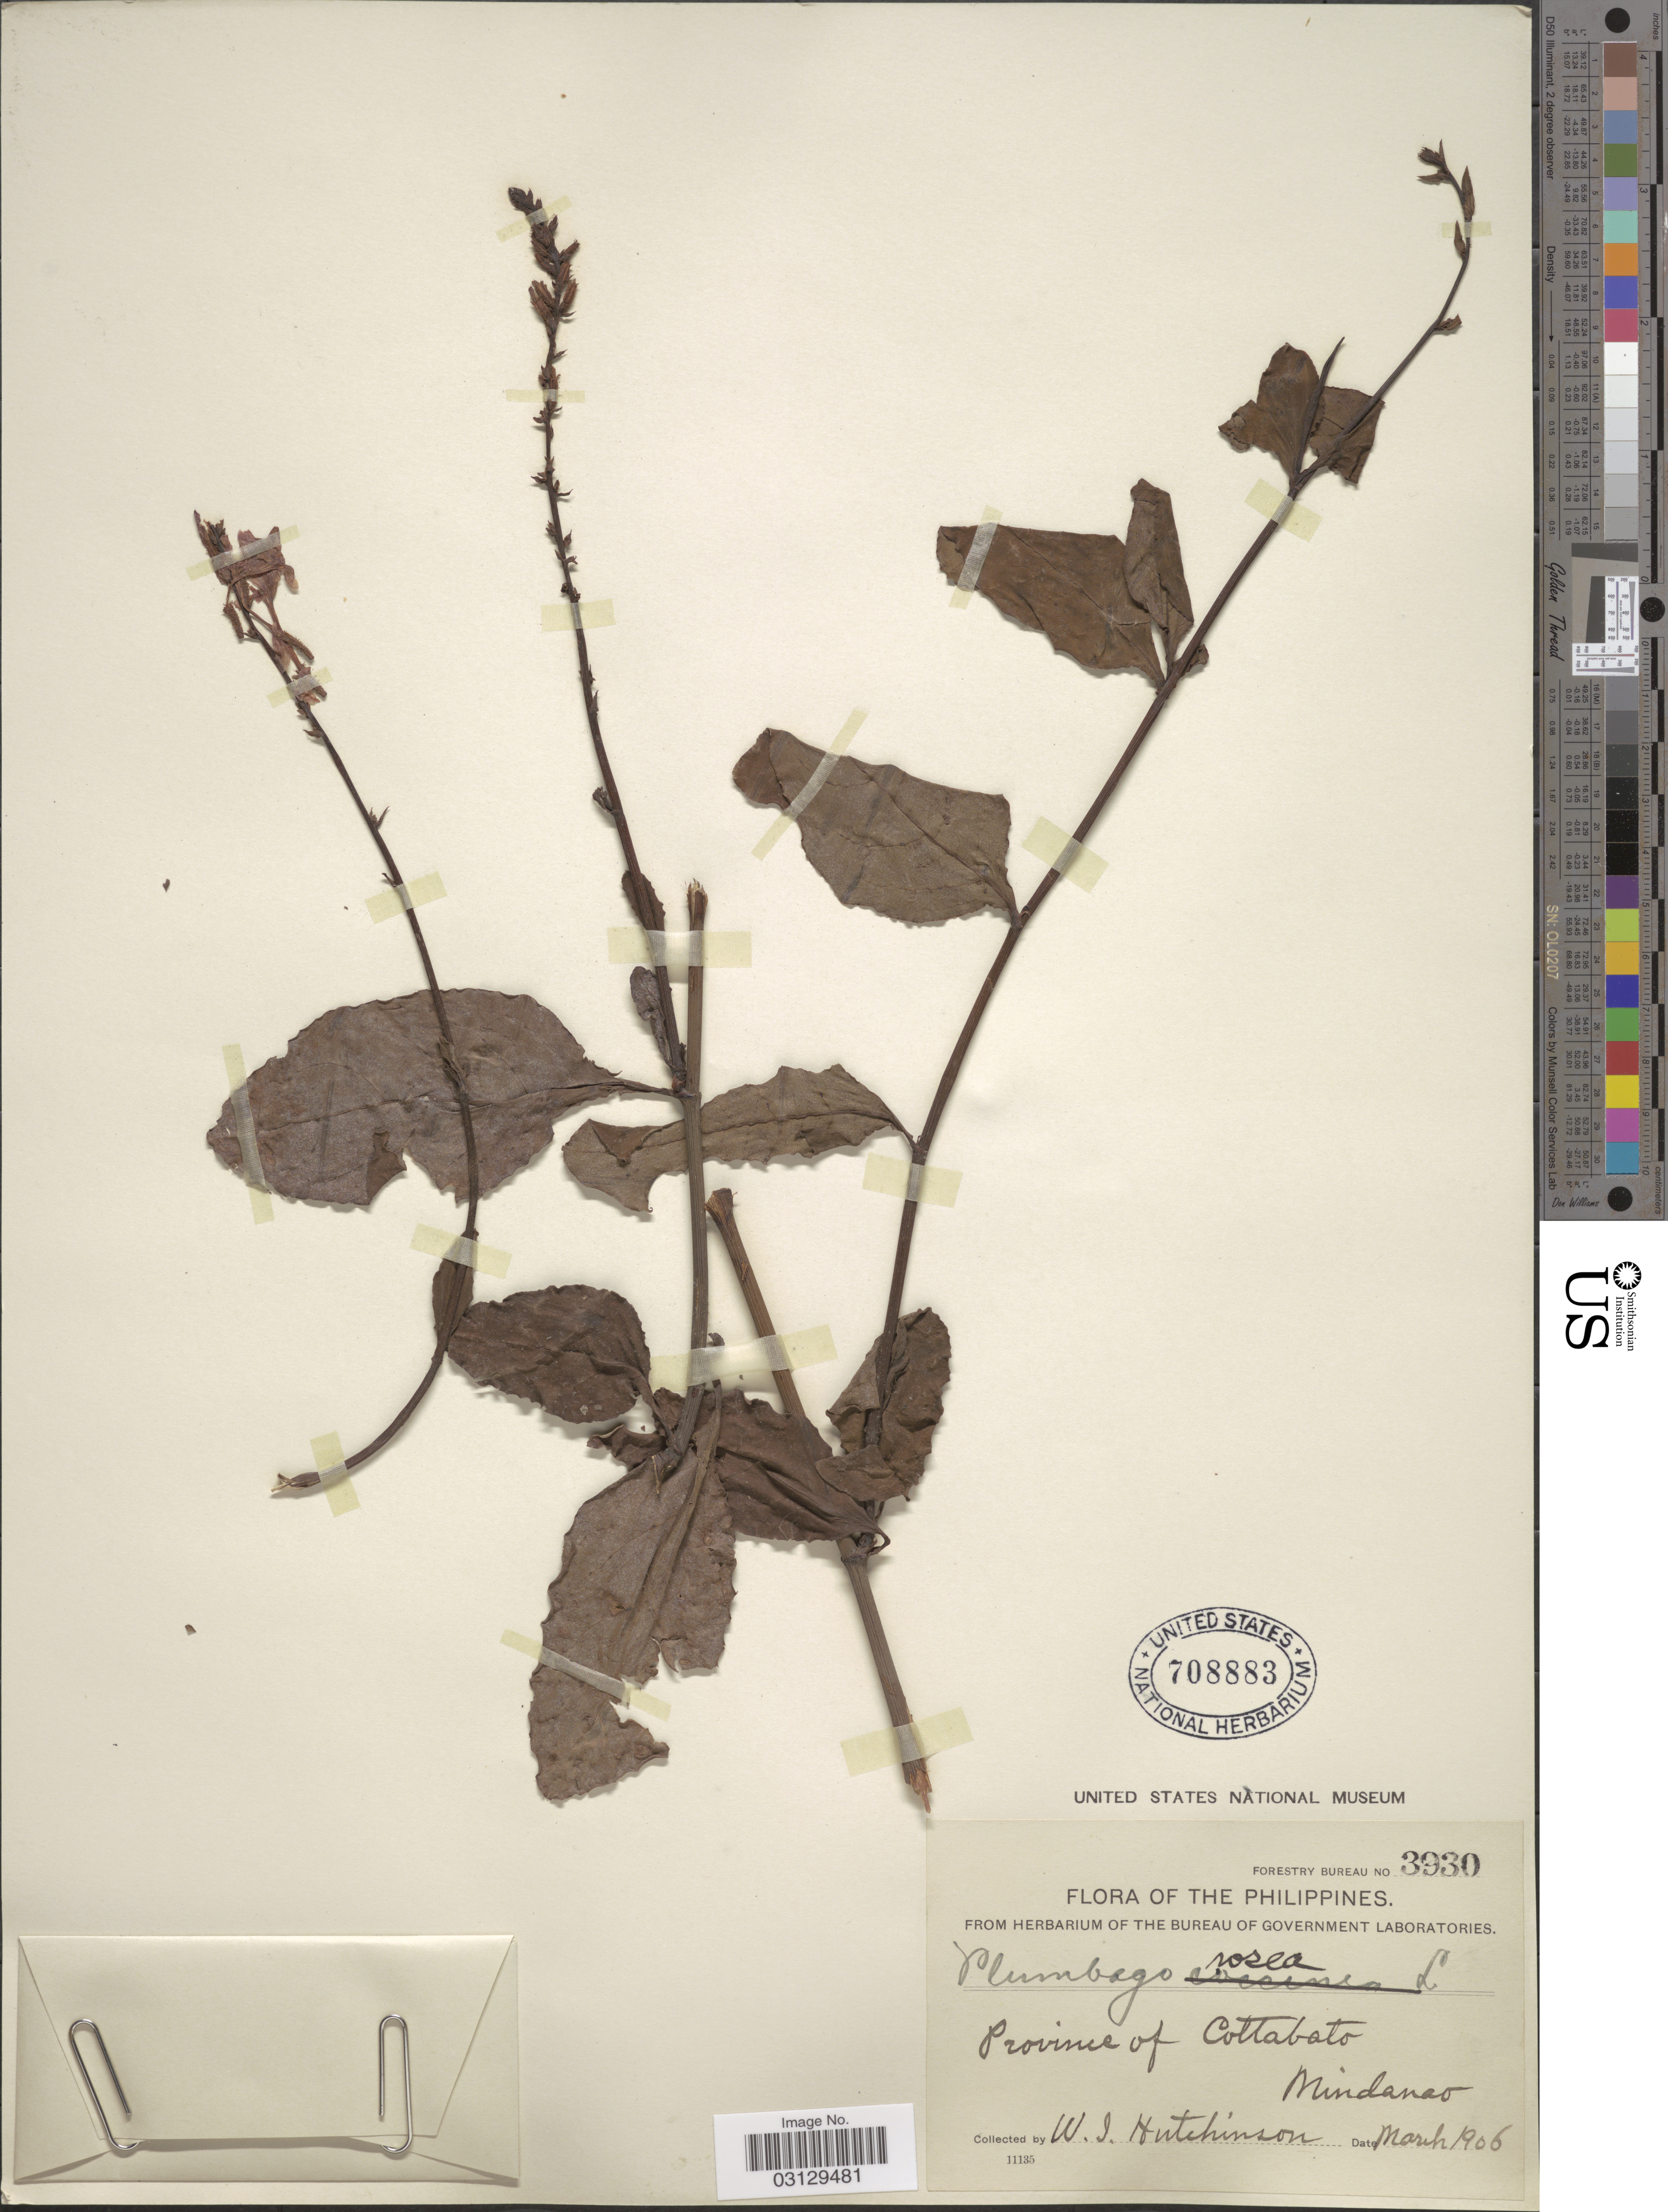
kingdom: Plantae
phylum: Tracheophyta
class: Magnoliopsida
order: Caryophyllales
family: Plumbaginaceae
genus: Plumbago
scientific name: Plumbago coccinea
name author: Salisb.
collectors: W. I. Hutchinson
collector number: Forestry Bureau 3930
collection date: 1903-03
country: Philippines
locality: Province of Cottabato. Mindanao.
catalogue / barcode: US 708883